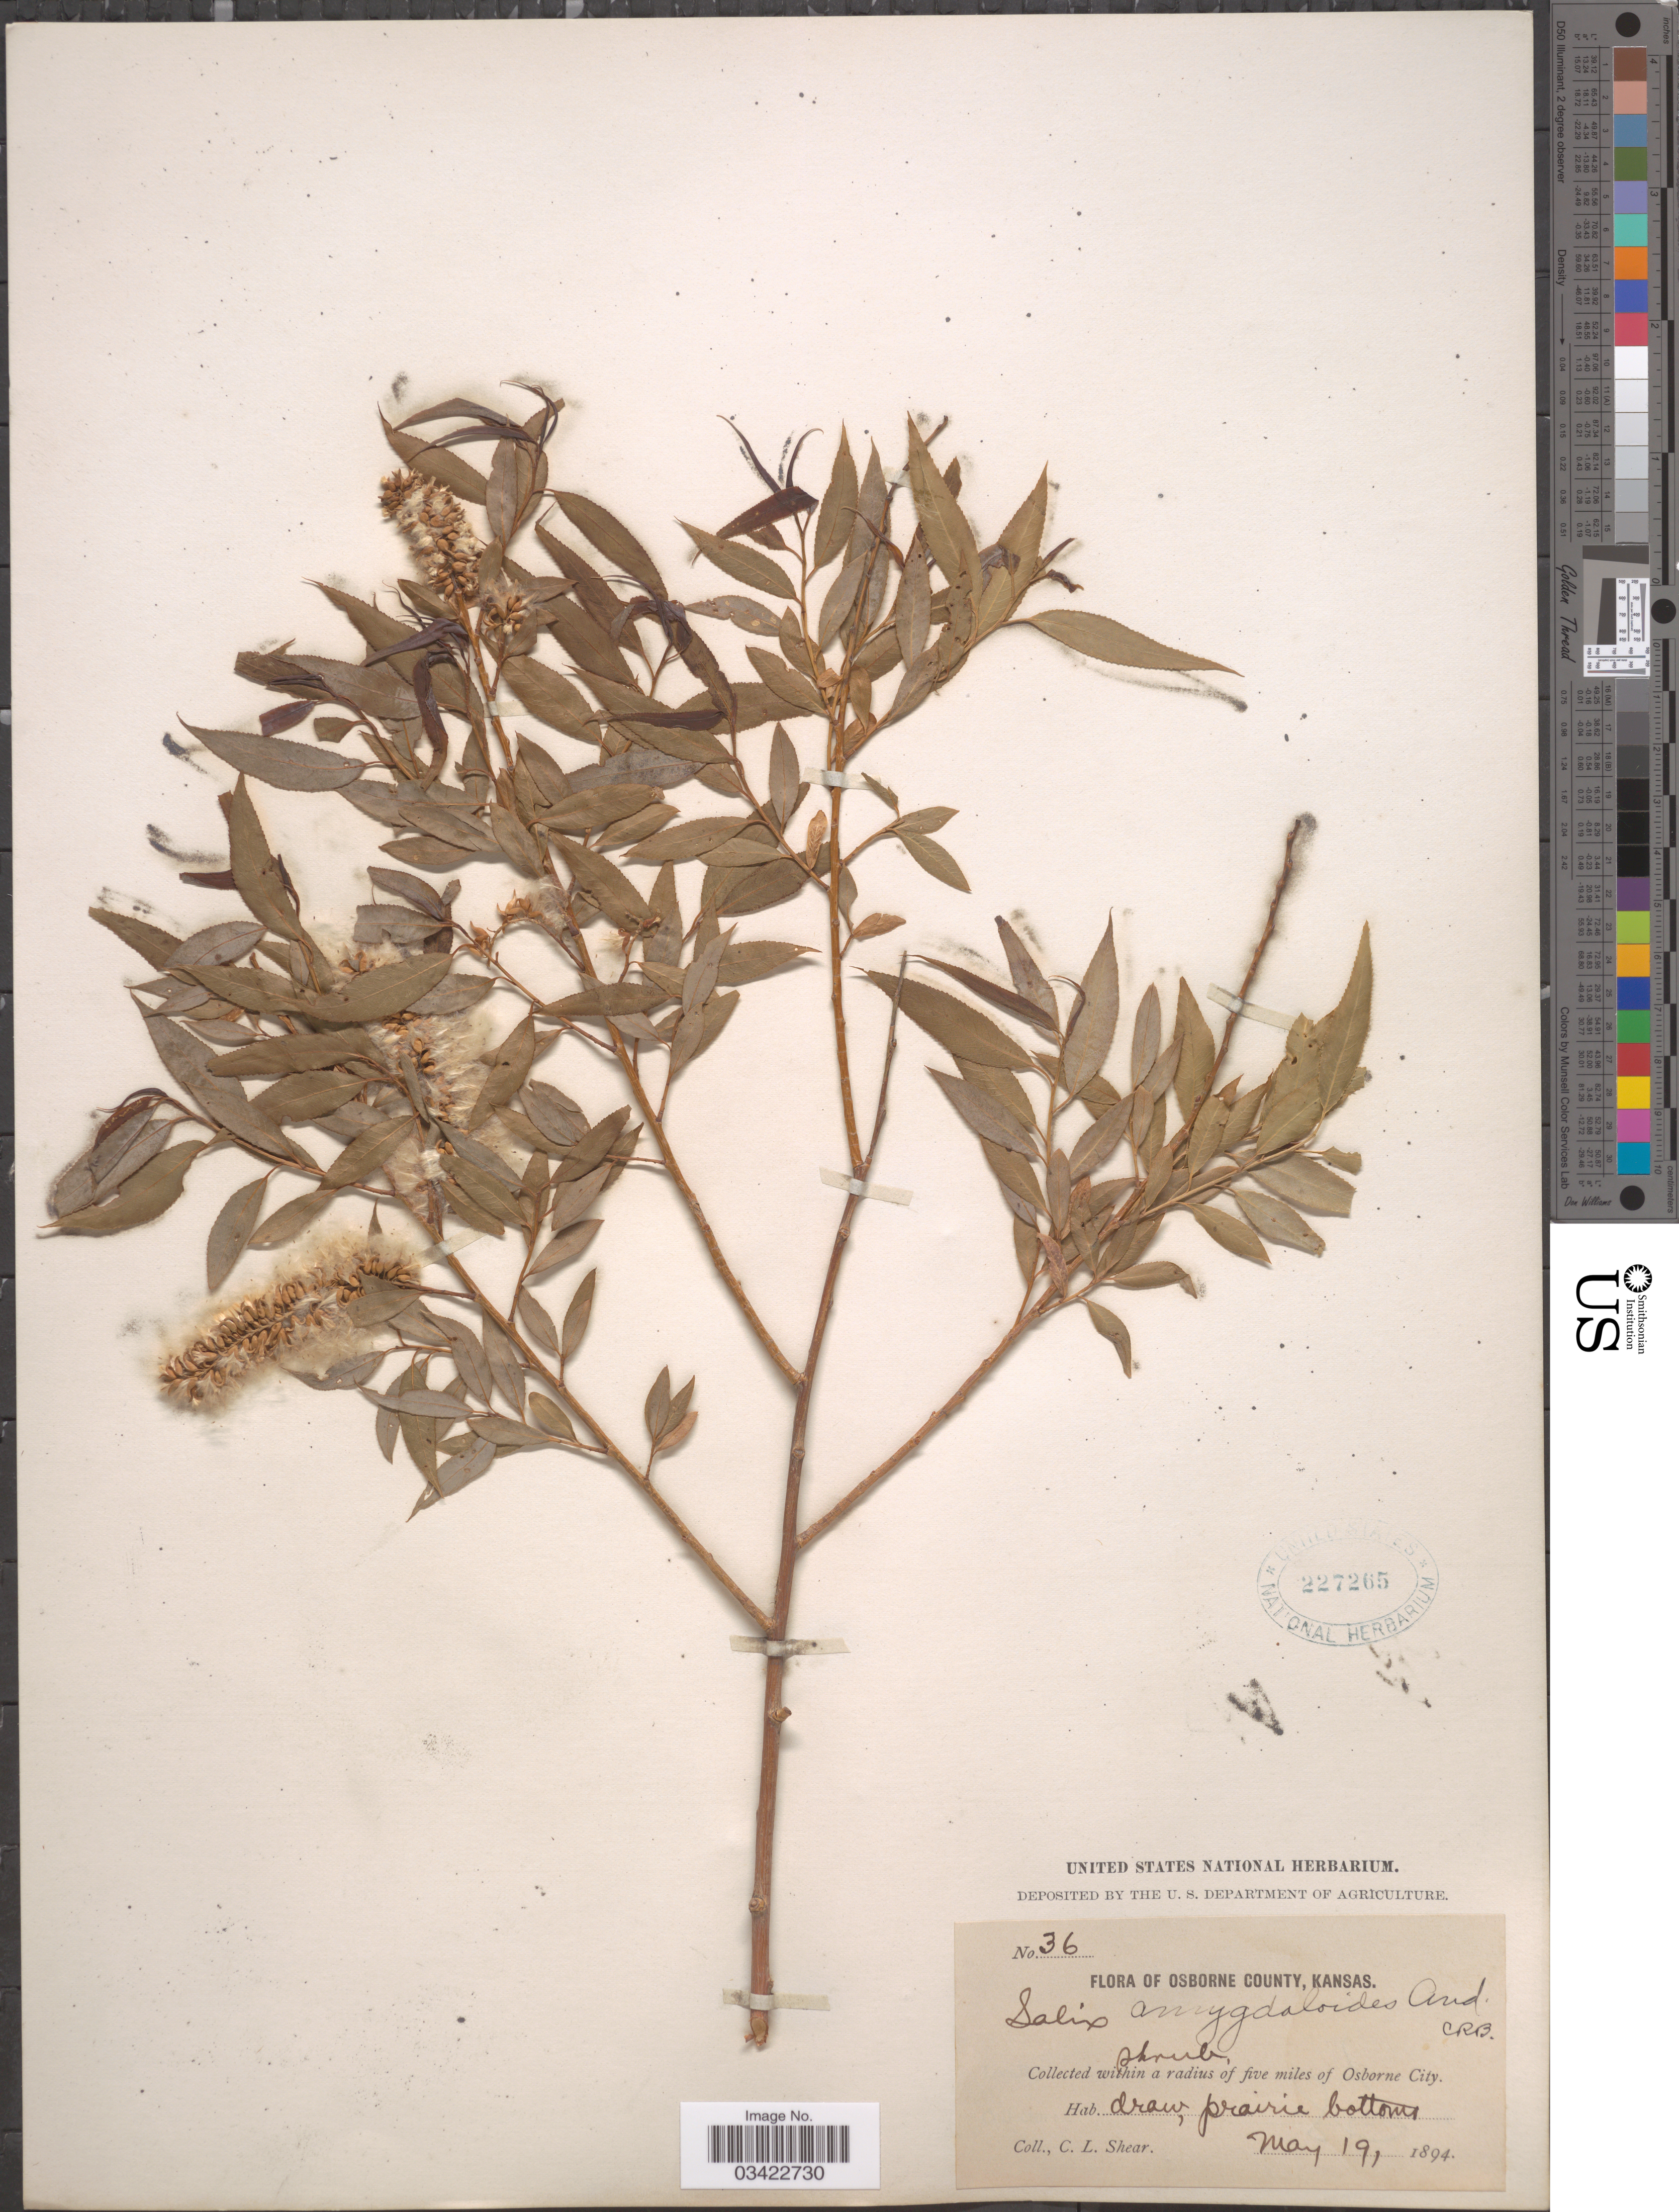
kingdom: Plantae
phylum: Tracheophyta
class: Magnoliopsida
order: Malpighiales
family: Salicaceae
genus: Salix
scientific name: Salix amygdaloides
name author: Andersson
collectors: C. L. Shear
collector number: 36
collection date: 1894-05-19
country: United States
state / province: Kansas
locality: Osborne County. Within a radius of five miles of Osborne City.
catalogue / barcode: US 227265